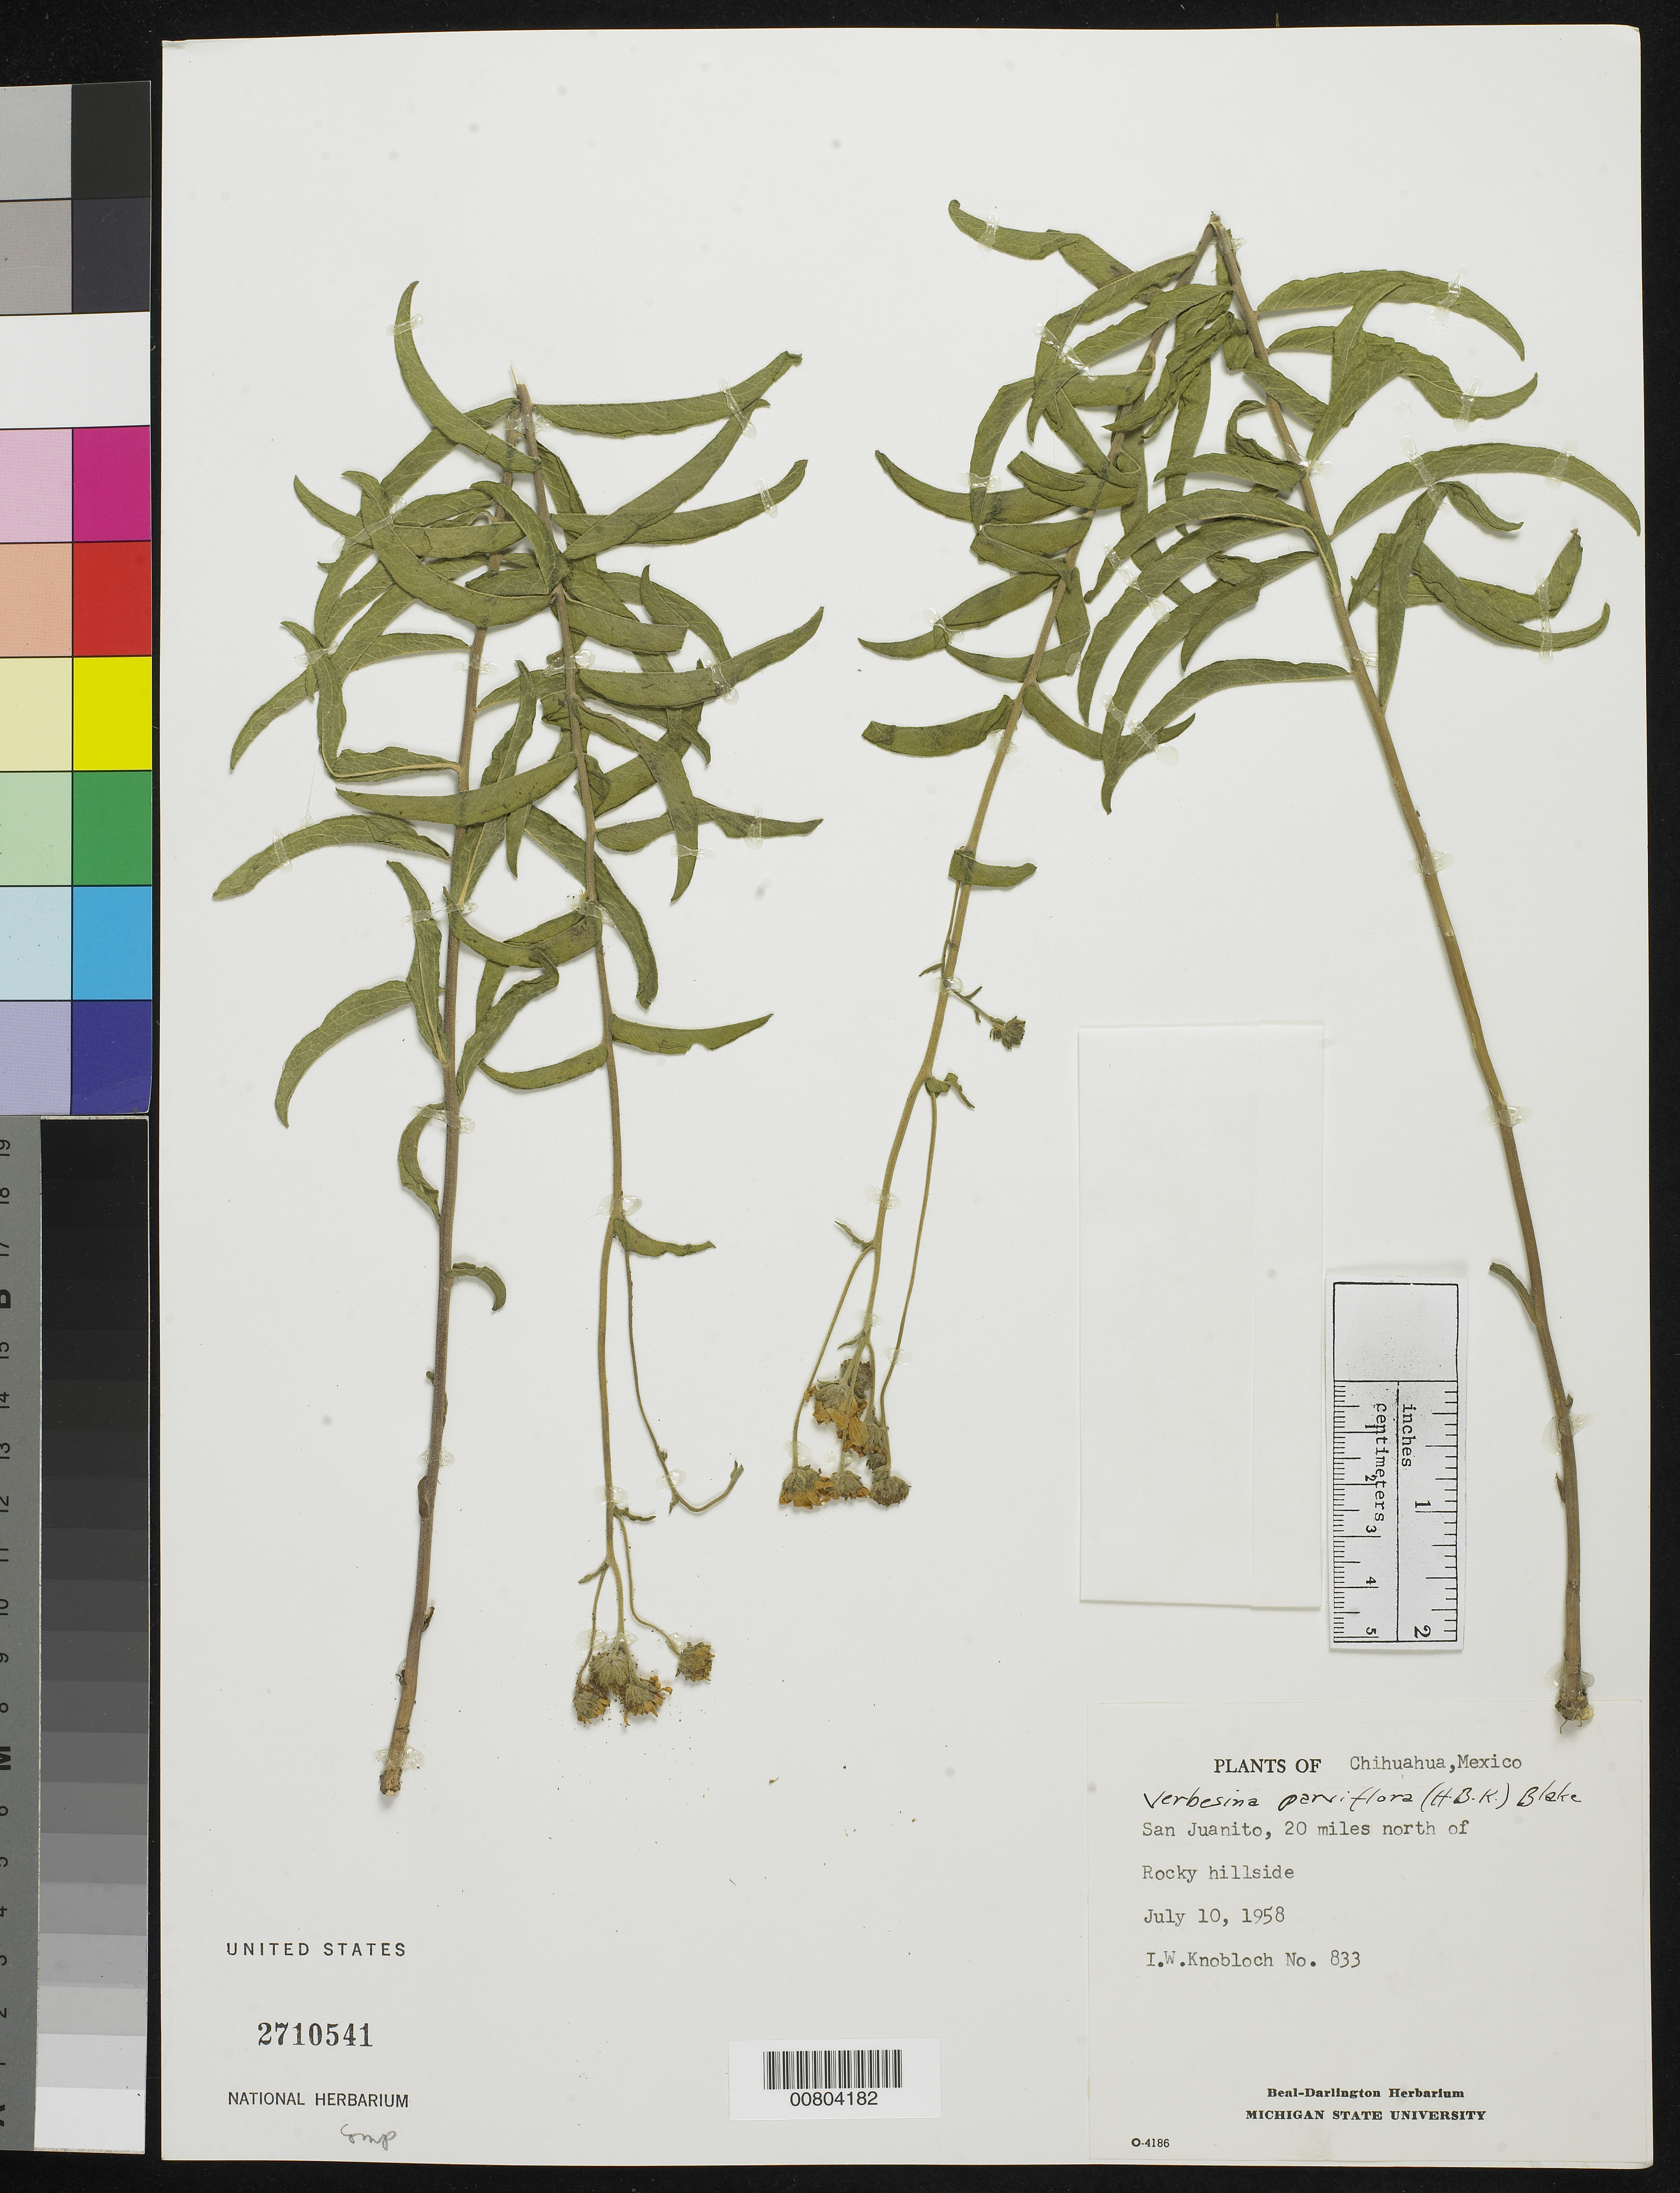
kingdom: Plantae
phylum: Tracheophyta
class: Magnoliopsida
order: Asterales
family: Asteraceae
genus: Verbesina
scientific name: Verbesina parviflora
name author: (Kunth) S.F. Blake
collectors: I. W. Knobloch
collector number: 833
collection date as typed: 10 Jul 1958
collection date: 1958-07-10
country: Mexico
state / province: Chihuahua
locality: San Juanito, 20 miles north of Chihuahua.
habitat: Rocky hillside.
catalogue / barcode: US 2710541